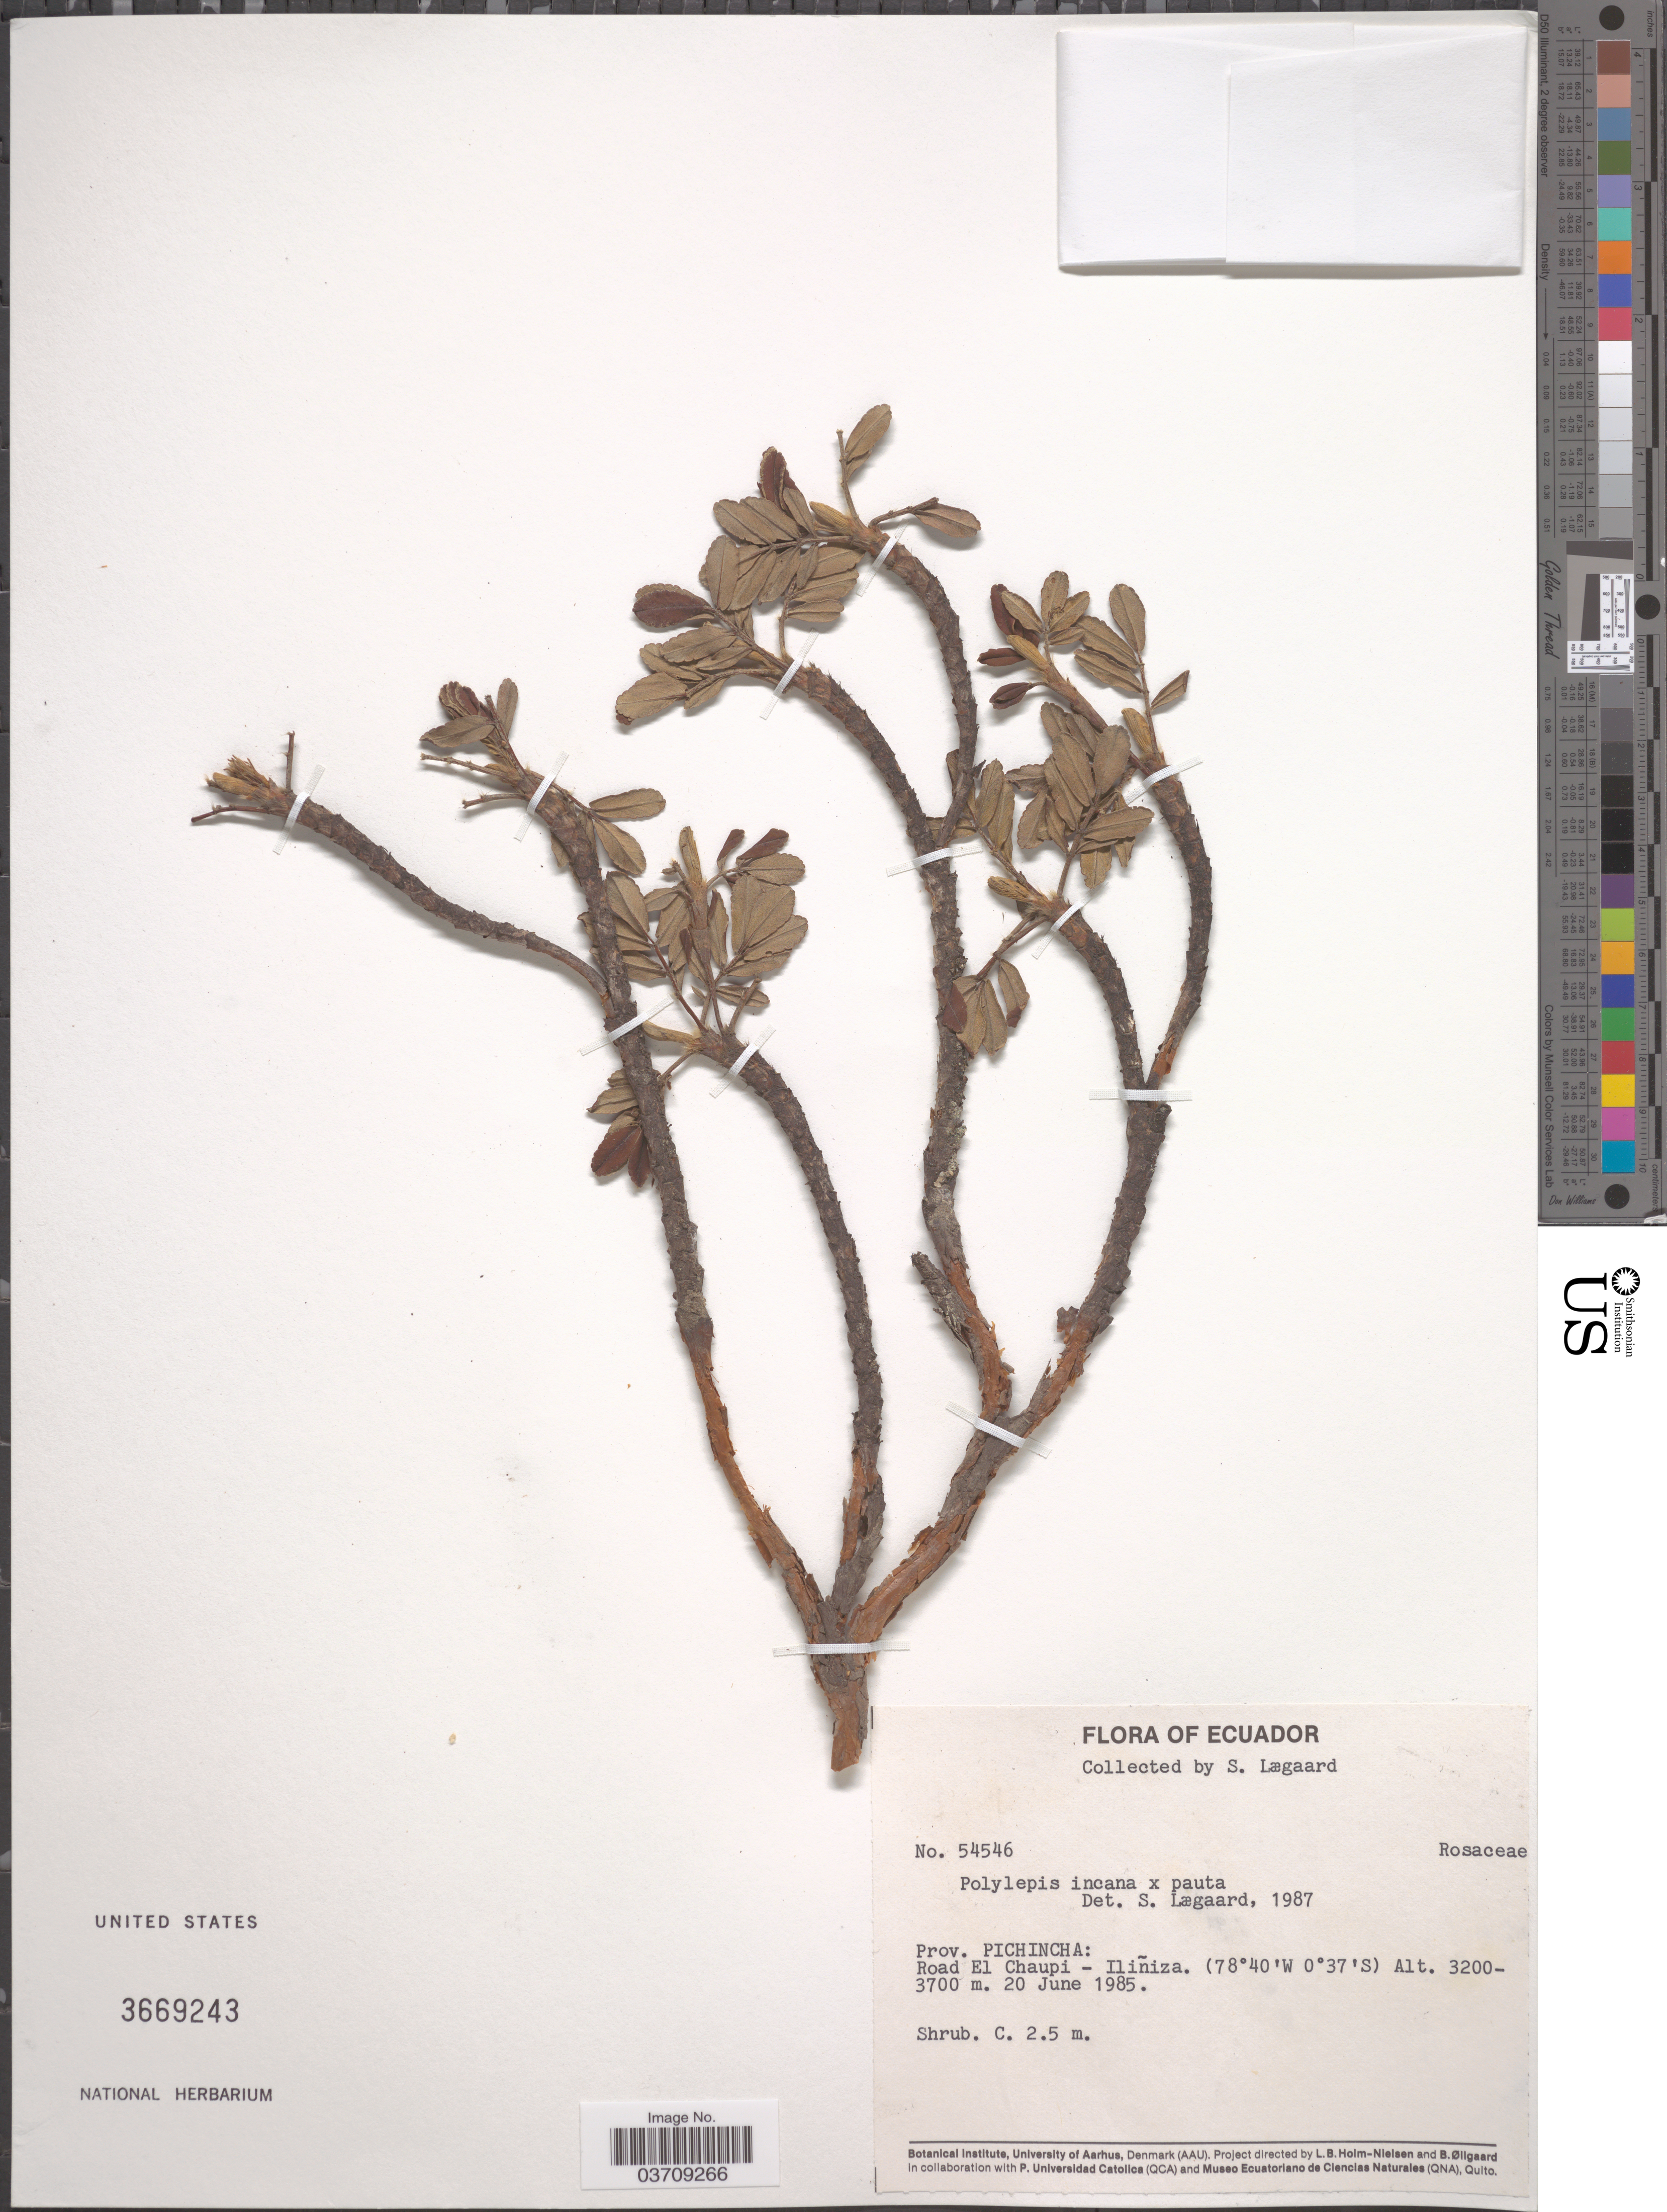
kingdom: Plantae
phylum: Tracheophyta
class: Magnoliopsida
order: Rosales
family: Rosaceae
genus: Polylepis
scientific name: Polylepis incana x P. pauta Hieron.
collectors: S. Lægaard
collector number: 54546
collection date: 1985-06-20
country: Ecuador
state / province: Pichincha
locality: Road El Chaupi - Iliñiza.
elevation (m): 3200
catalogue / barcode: US 3669243